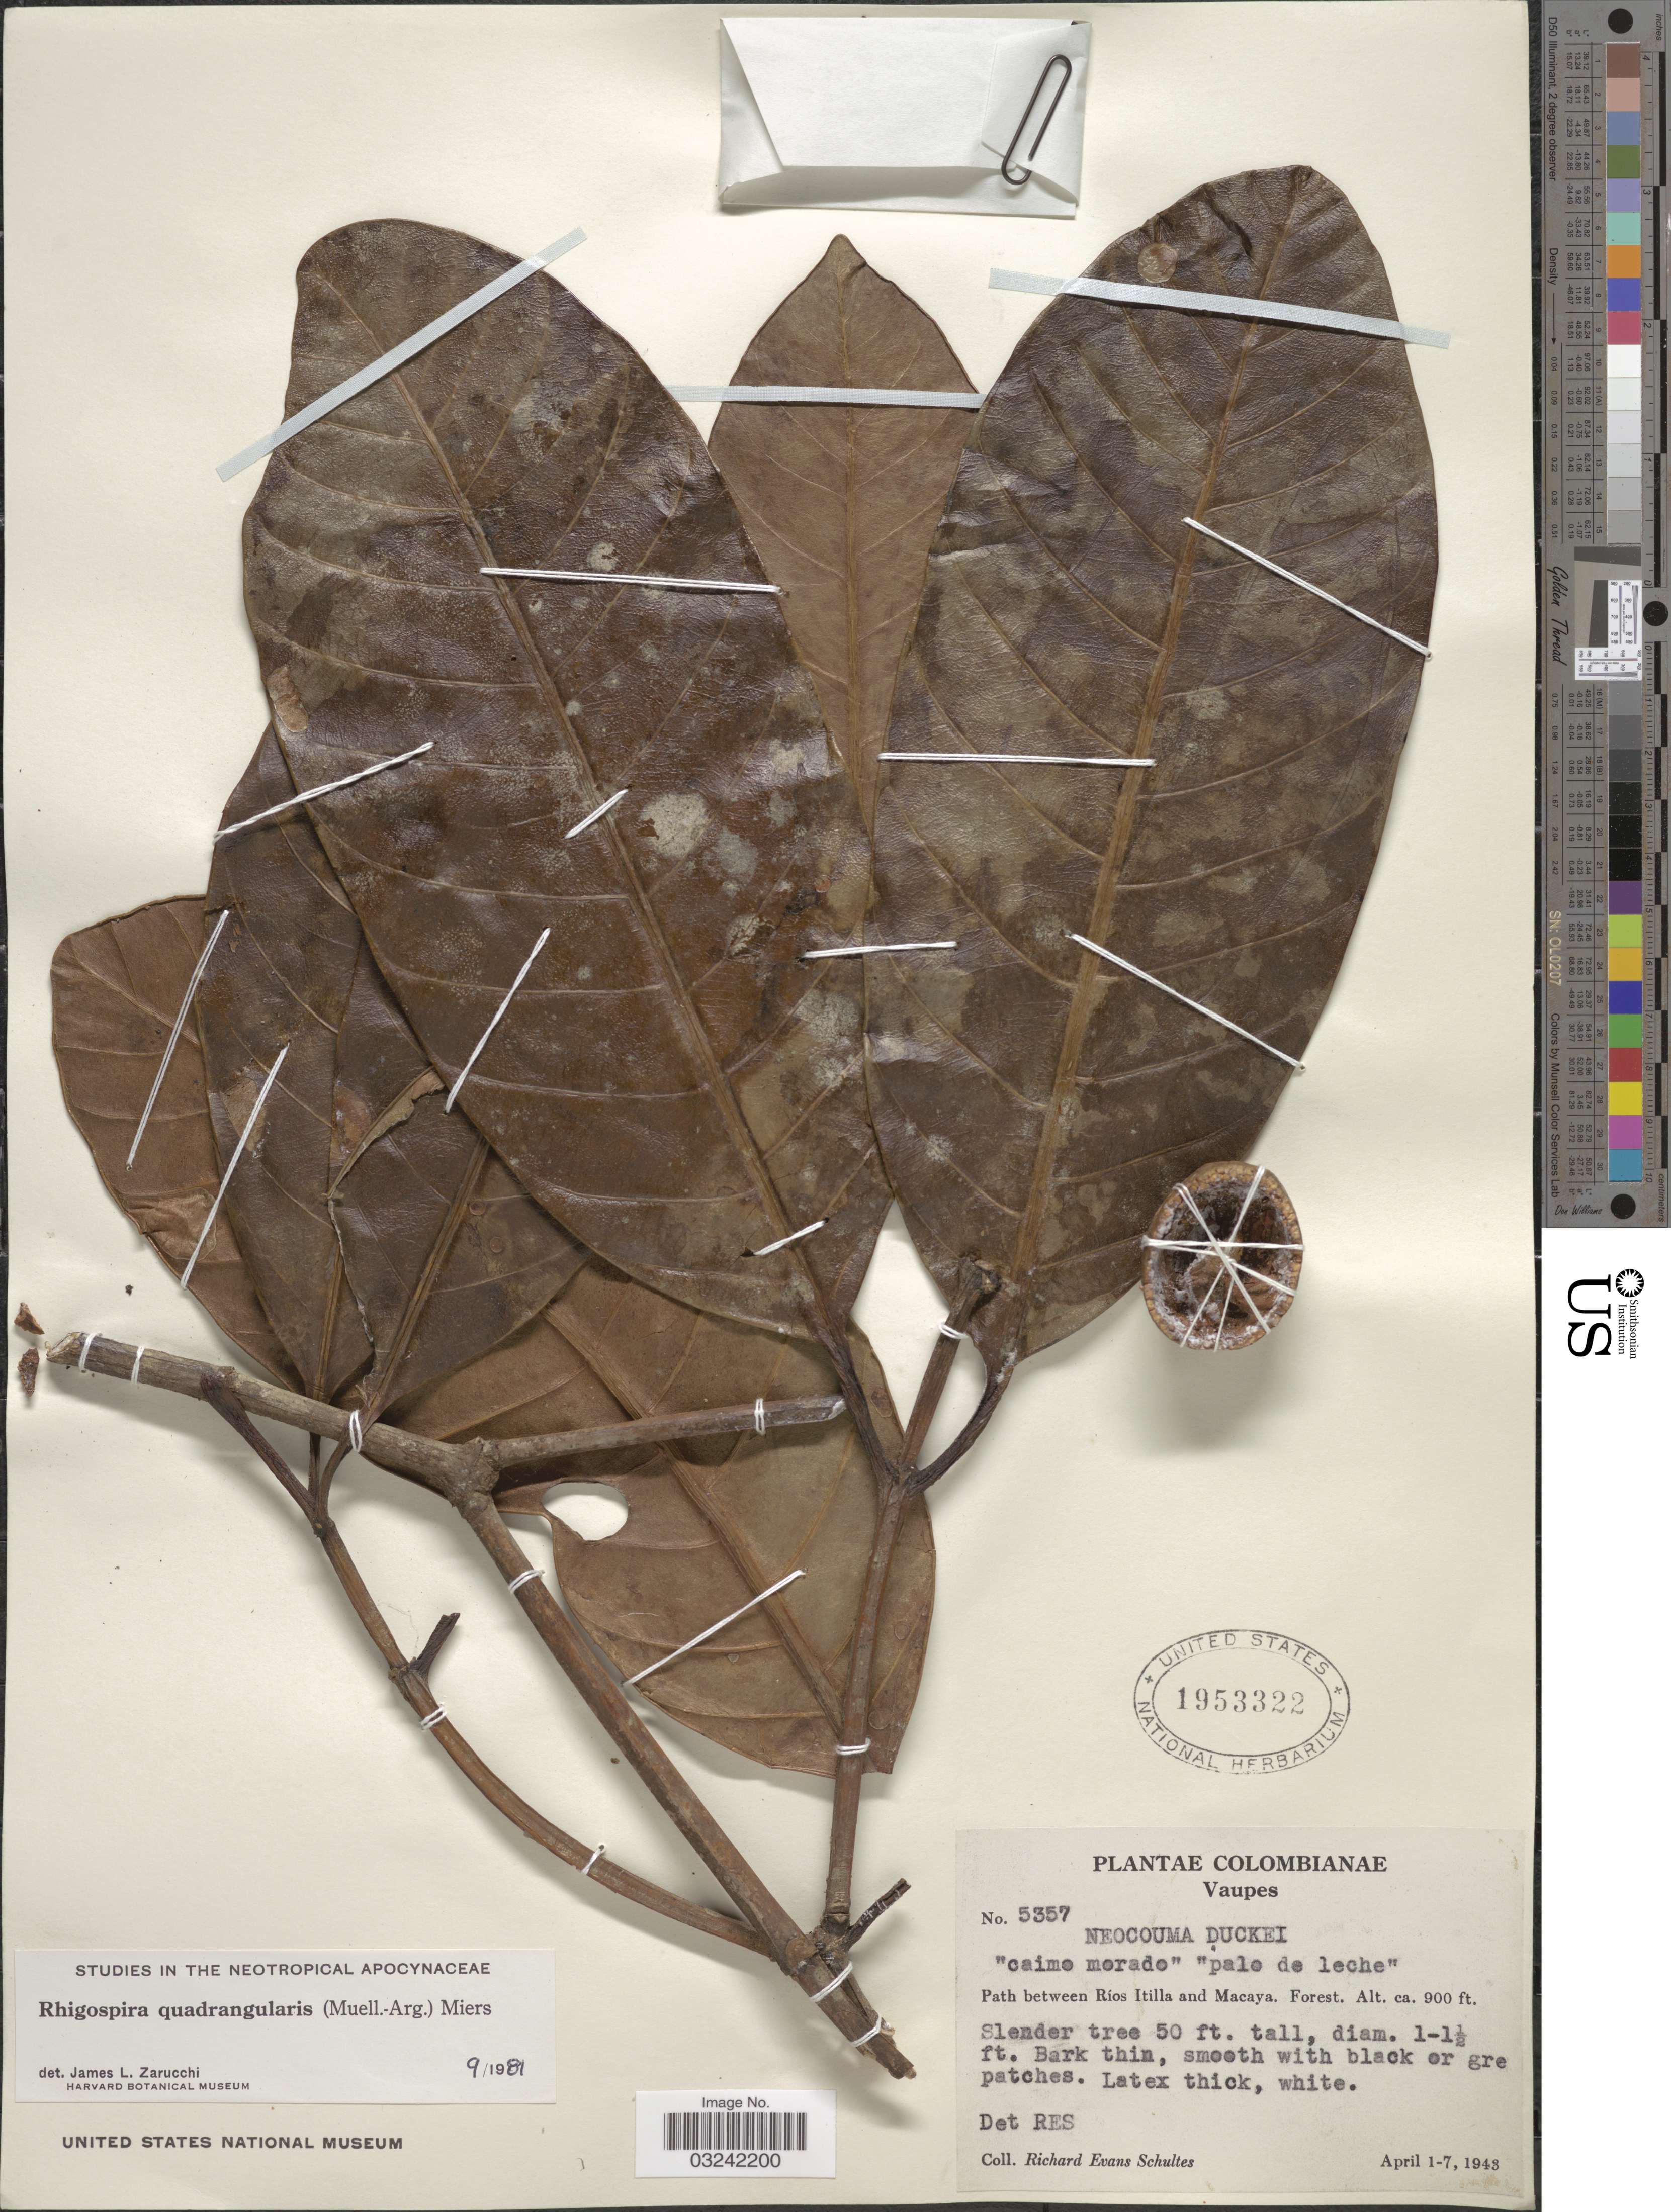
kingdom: Plantae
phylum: Tracheophyta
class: Magnoliopsida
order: Gentianales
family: Apocynaceae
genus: Rhigospira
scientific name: Rhigospira quadrangularis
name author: (Müll. Arg.) Miers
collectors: R. E. Schultes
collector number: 5357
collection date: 1943-04-01/1943-04-07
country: Colombia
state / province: Vaupés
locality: Path between Río Itilla and Macaya.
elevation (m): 274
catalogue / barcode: US 1953322